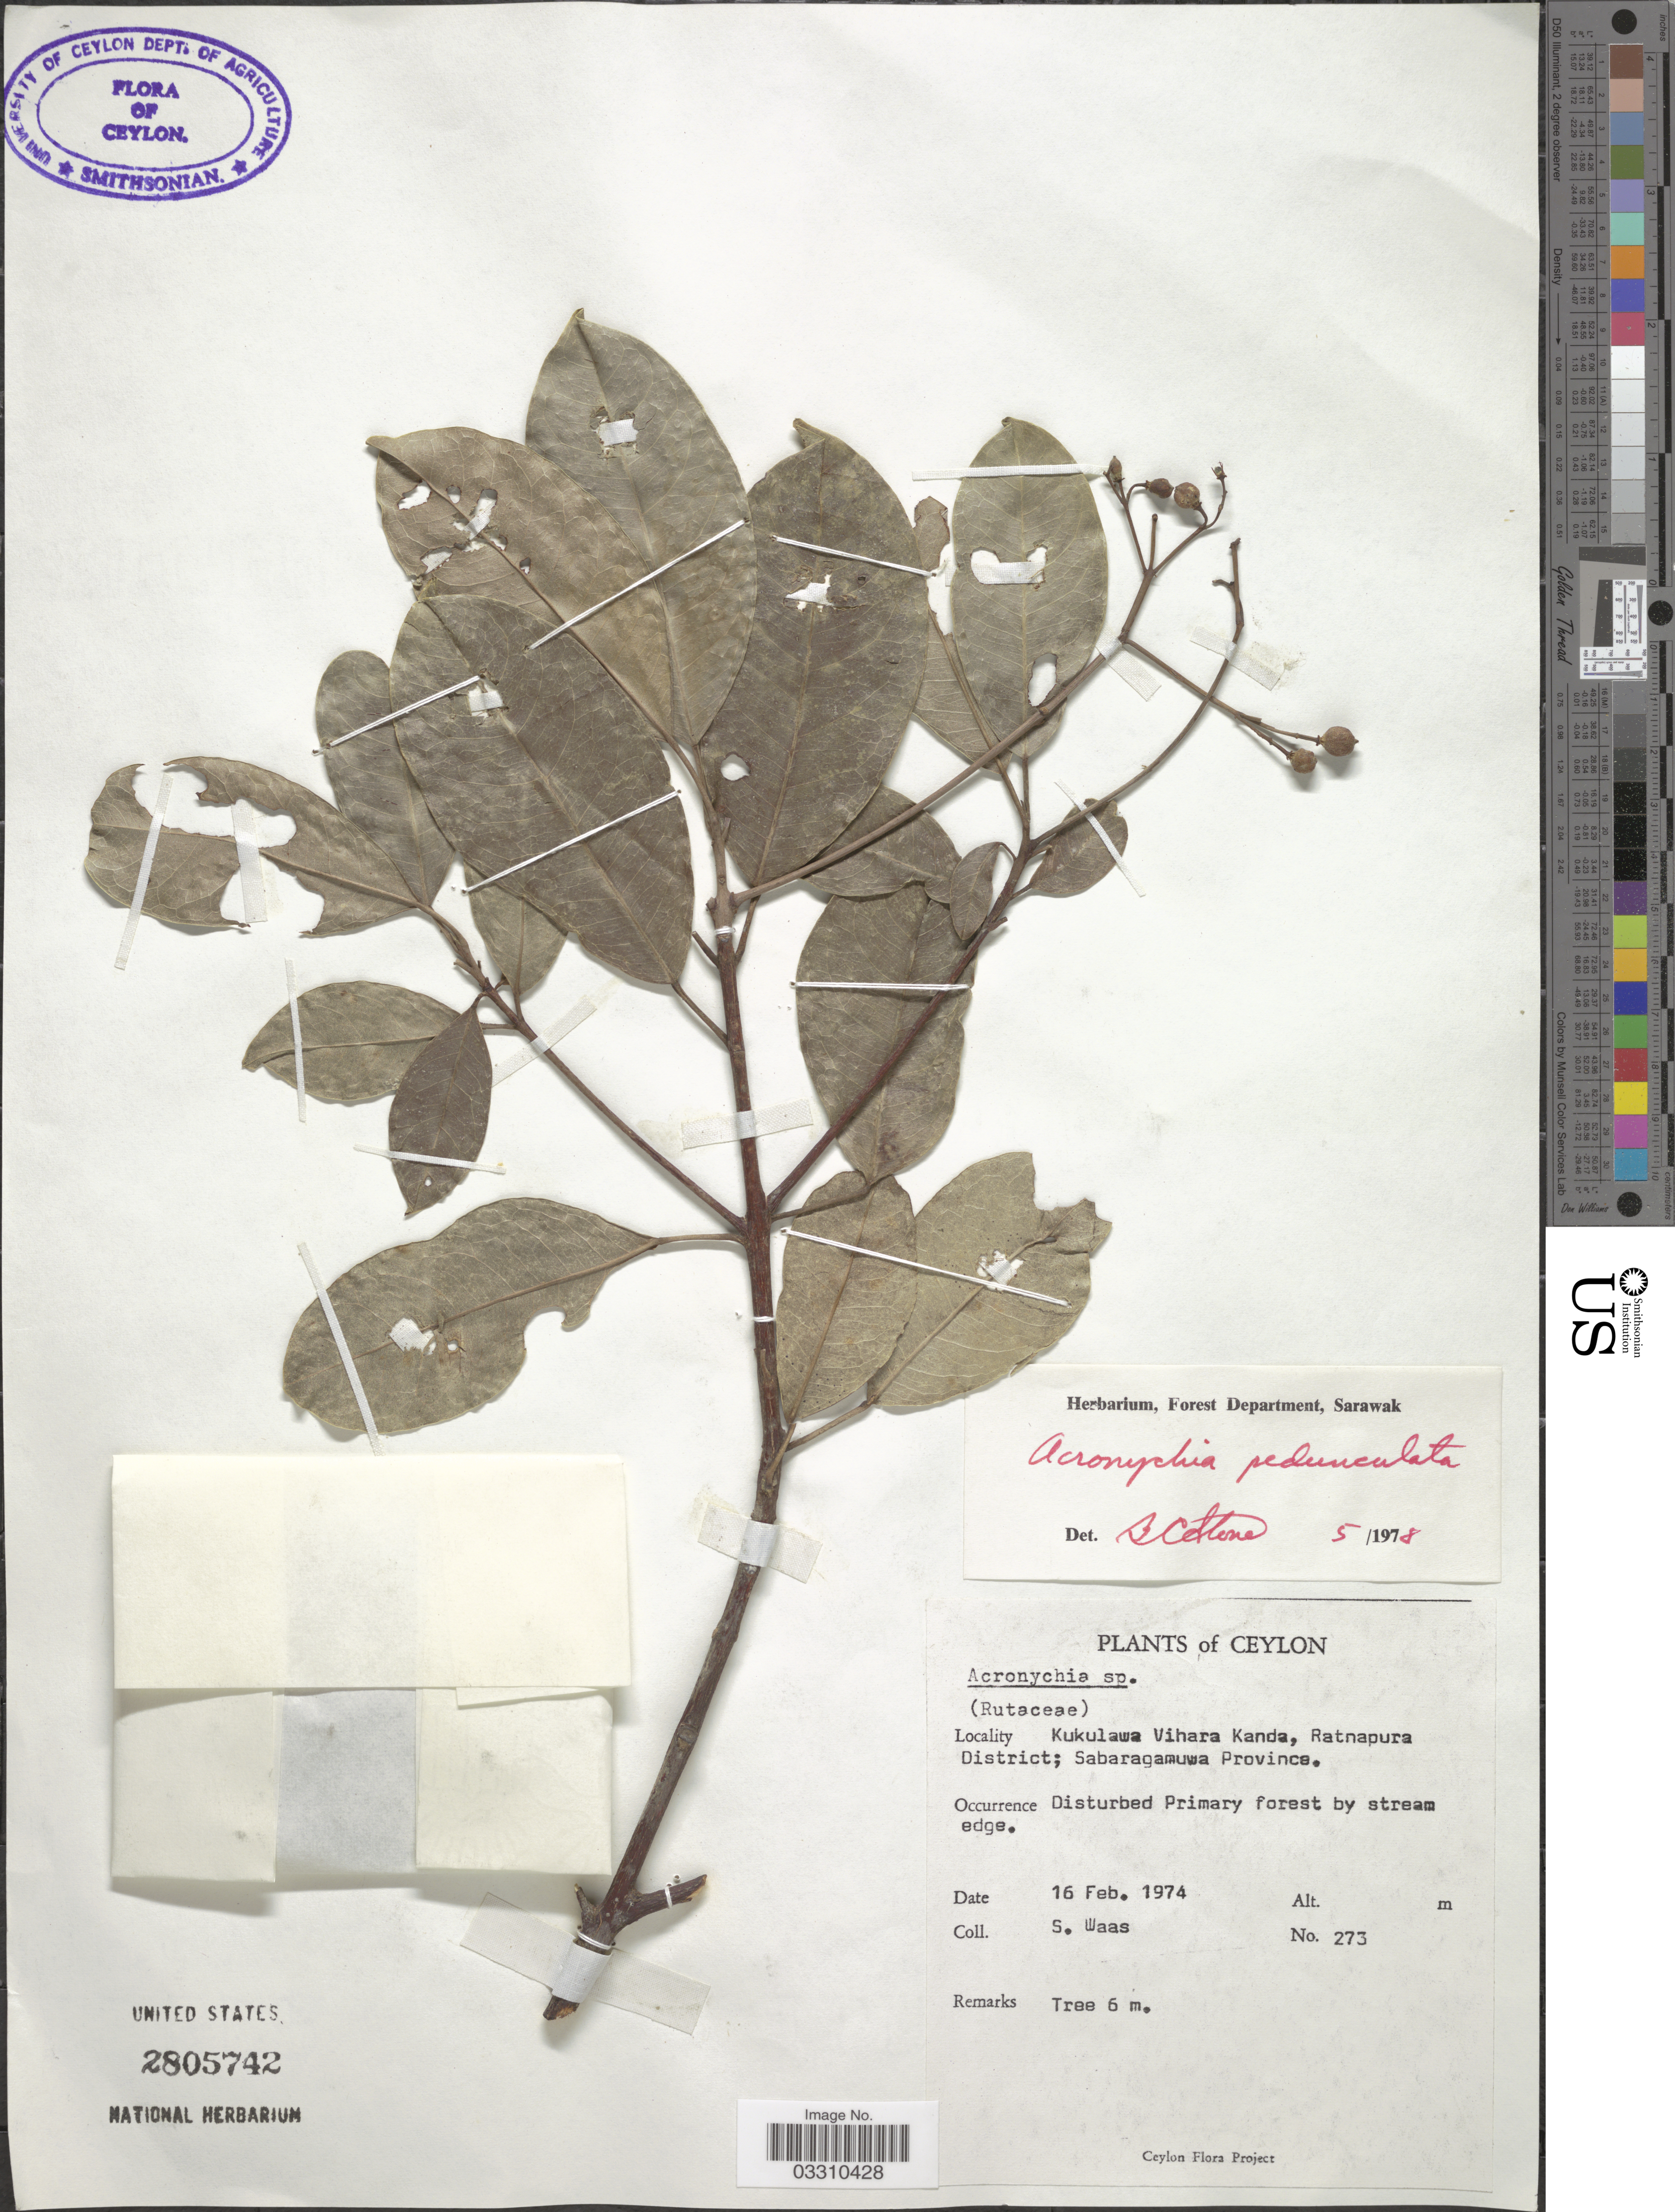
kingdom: Plantae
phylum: Tracheophyta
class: Magnoliopsida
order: Sapindales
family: Rutaceae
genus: Acronychia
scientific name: Acronychia pedunculata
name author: (L.) Miq.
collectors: S. Waas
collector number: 273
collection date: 1974-02-16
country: Sri Lanka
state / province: Sabaragamuwa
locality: Ceylon, Kukulawa Vihara Kanda, Ratnapura District.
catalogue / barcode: US 2805742